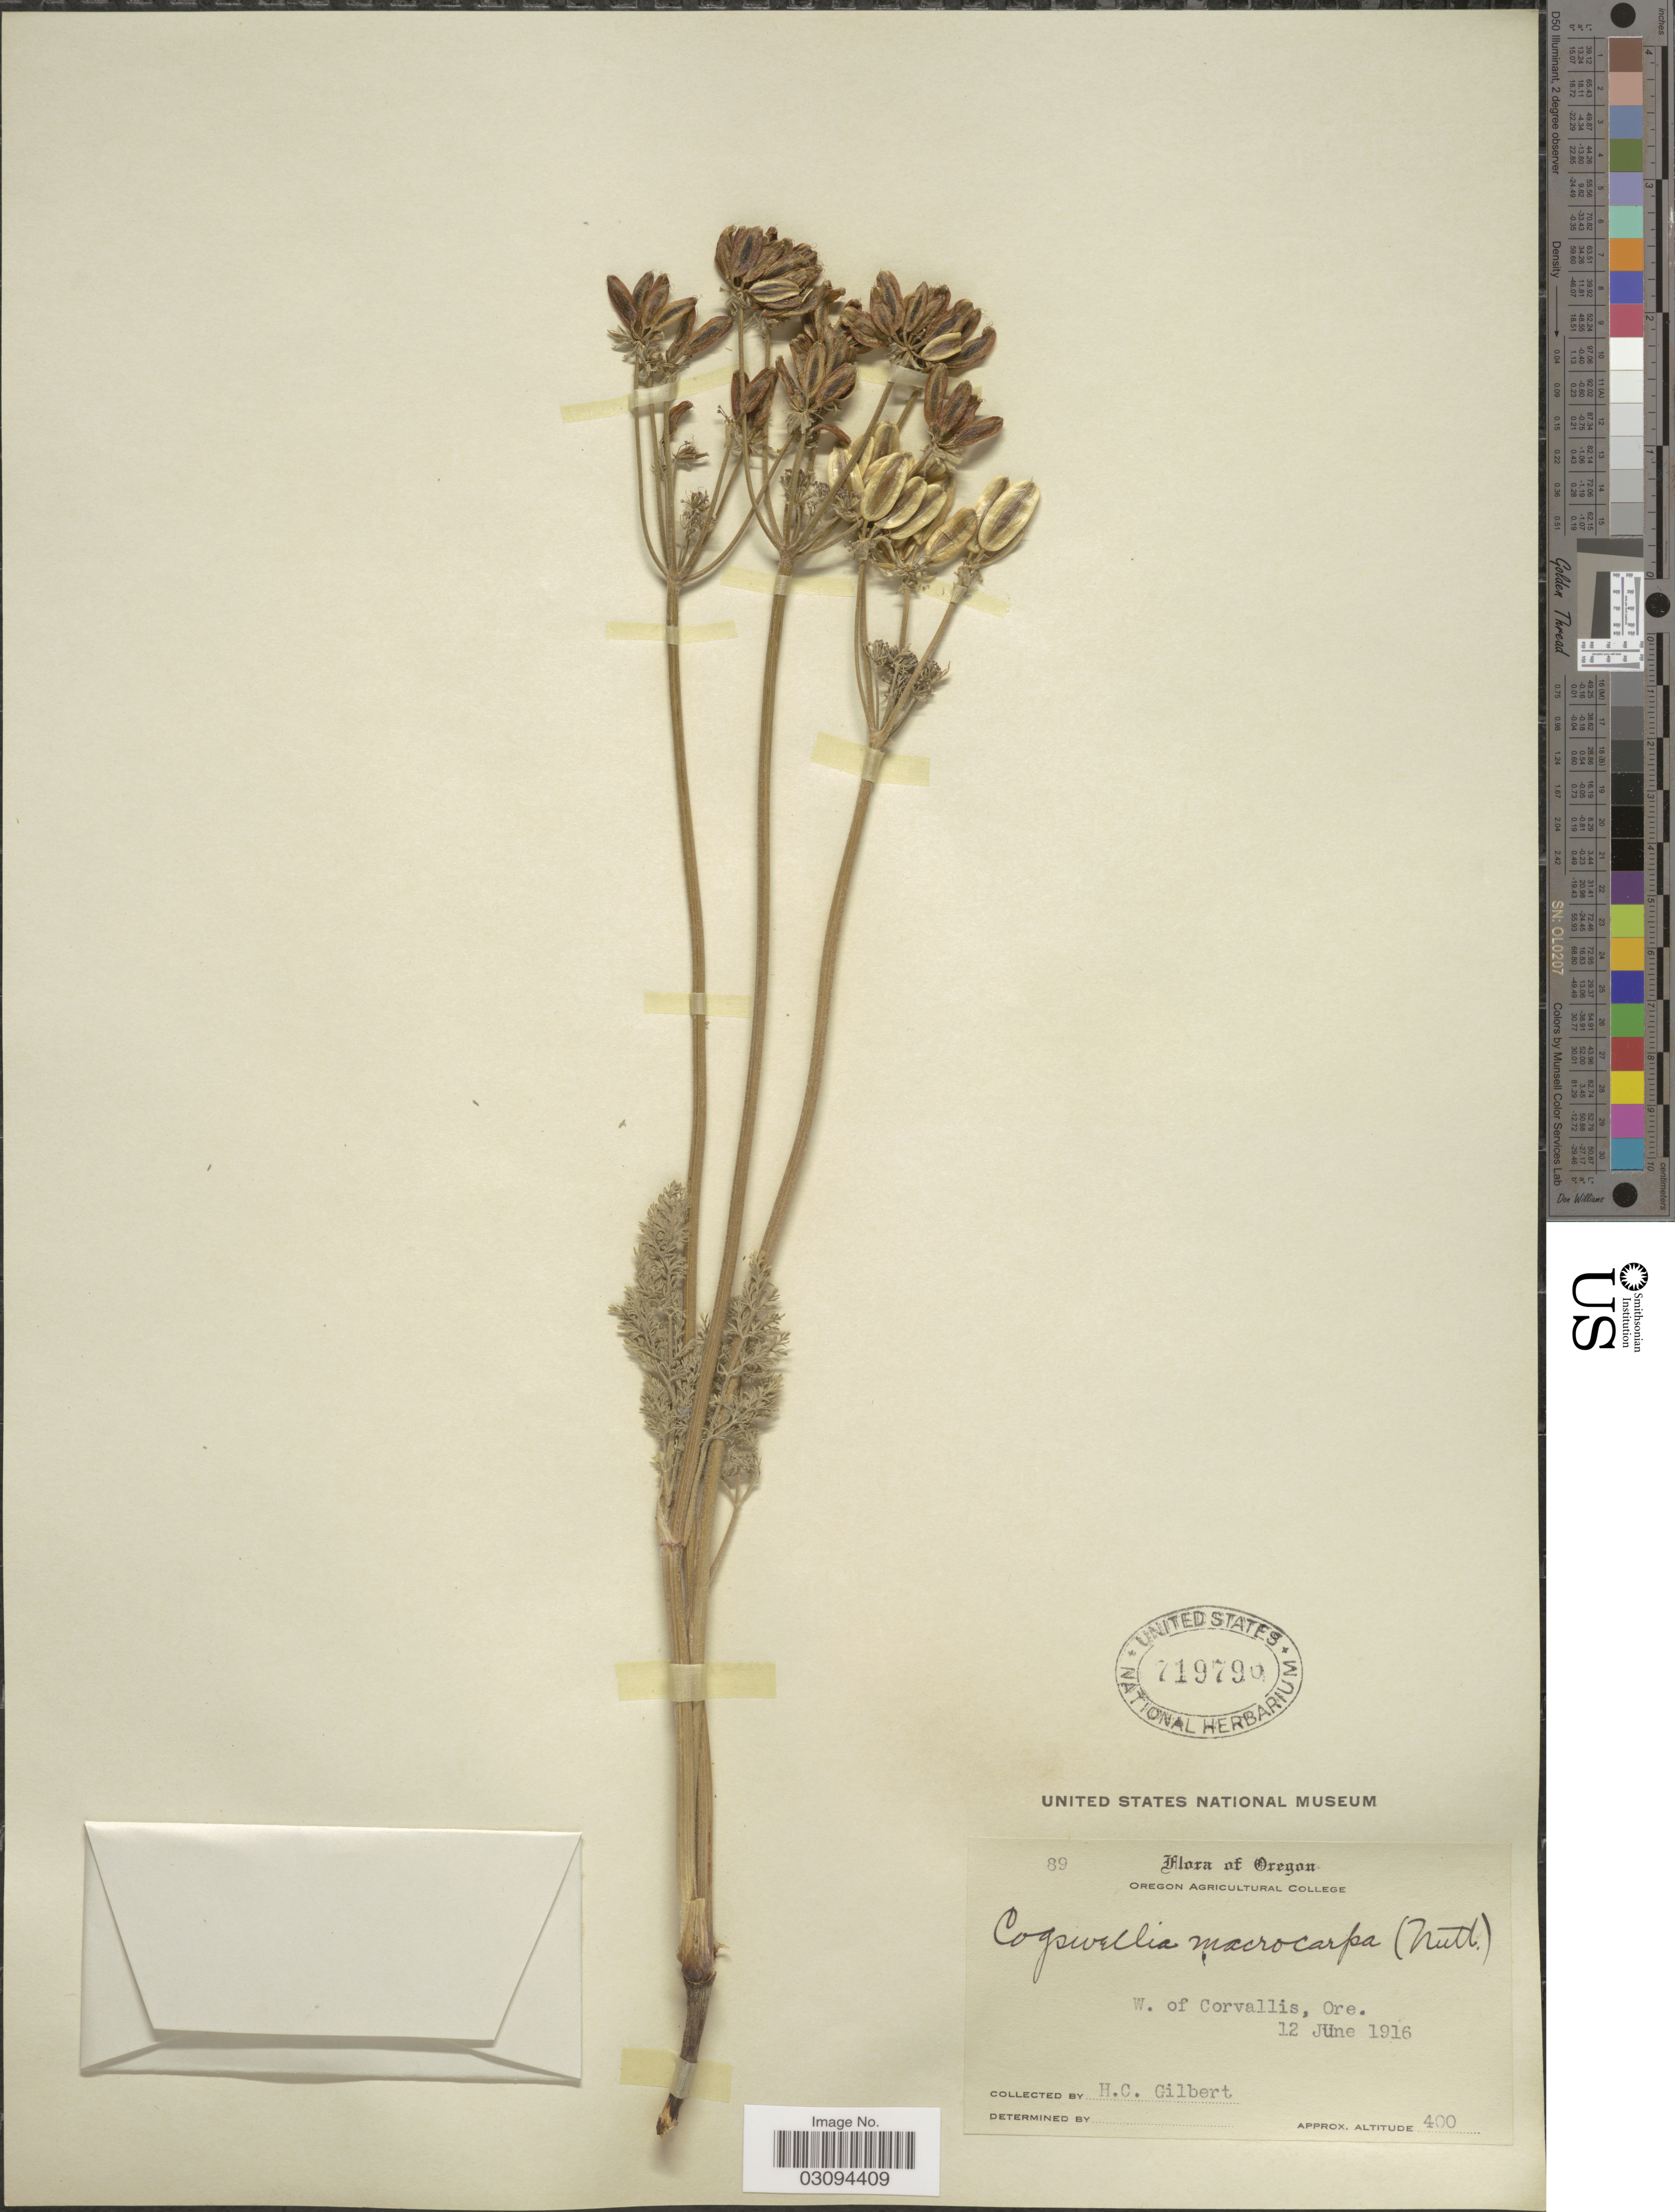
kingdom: Plantae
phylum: Tracheophyta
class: Magnoliopsida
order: Apiales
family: Apiaceae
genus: Lomatium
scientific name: Lomatium macrocarpum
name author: (Hook. et al.) J.M. Coult. & Rose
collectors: H. Gilbert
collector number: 89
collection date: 1916-06-12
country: United States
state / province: Oregon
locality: W. of Corvallis.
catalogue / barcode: US 719790